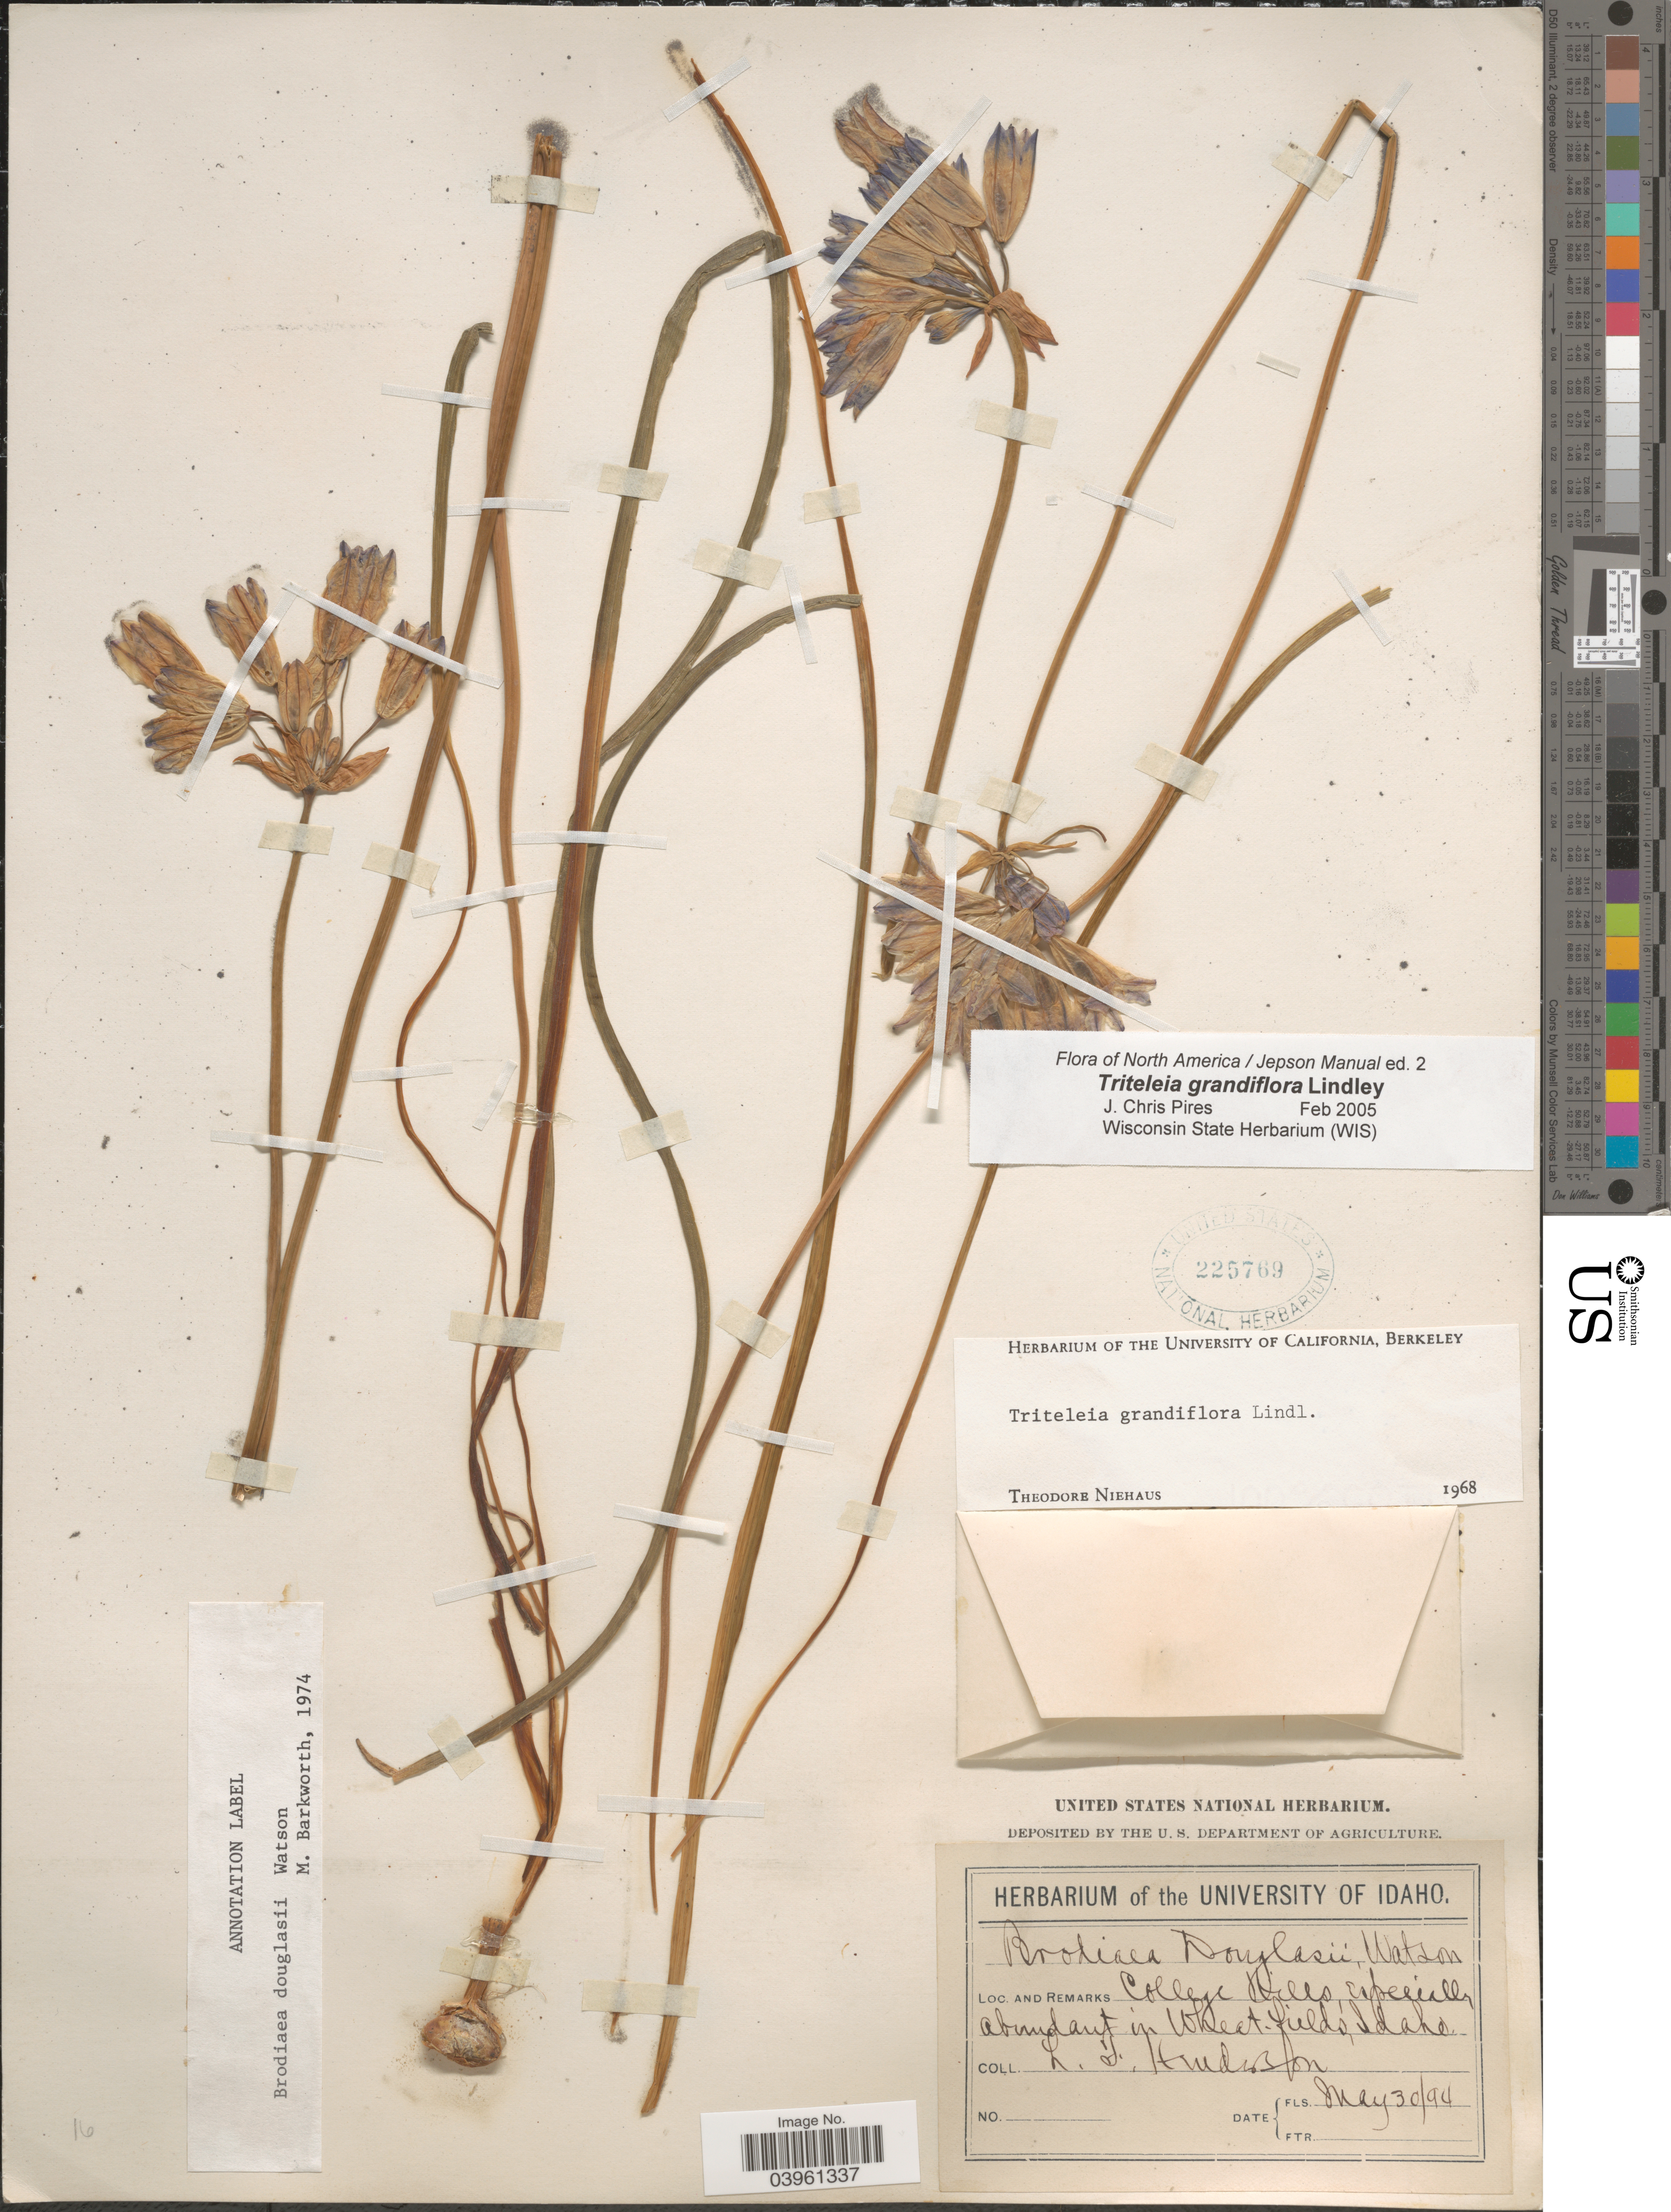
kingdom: Plantae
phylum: Tracheophyta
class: Liliopsida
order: Asparagales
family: Asparagaceae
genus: Triteleia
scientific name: Triteleia grandiflora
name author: Lindl.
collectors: L. Henderson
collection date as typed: Transcribed d/m/y: 30/5/94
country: United States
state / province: Idaho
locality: College Hills, in Wheat-fields.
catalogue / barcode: US 225769